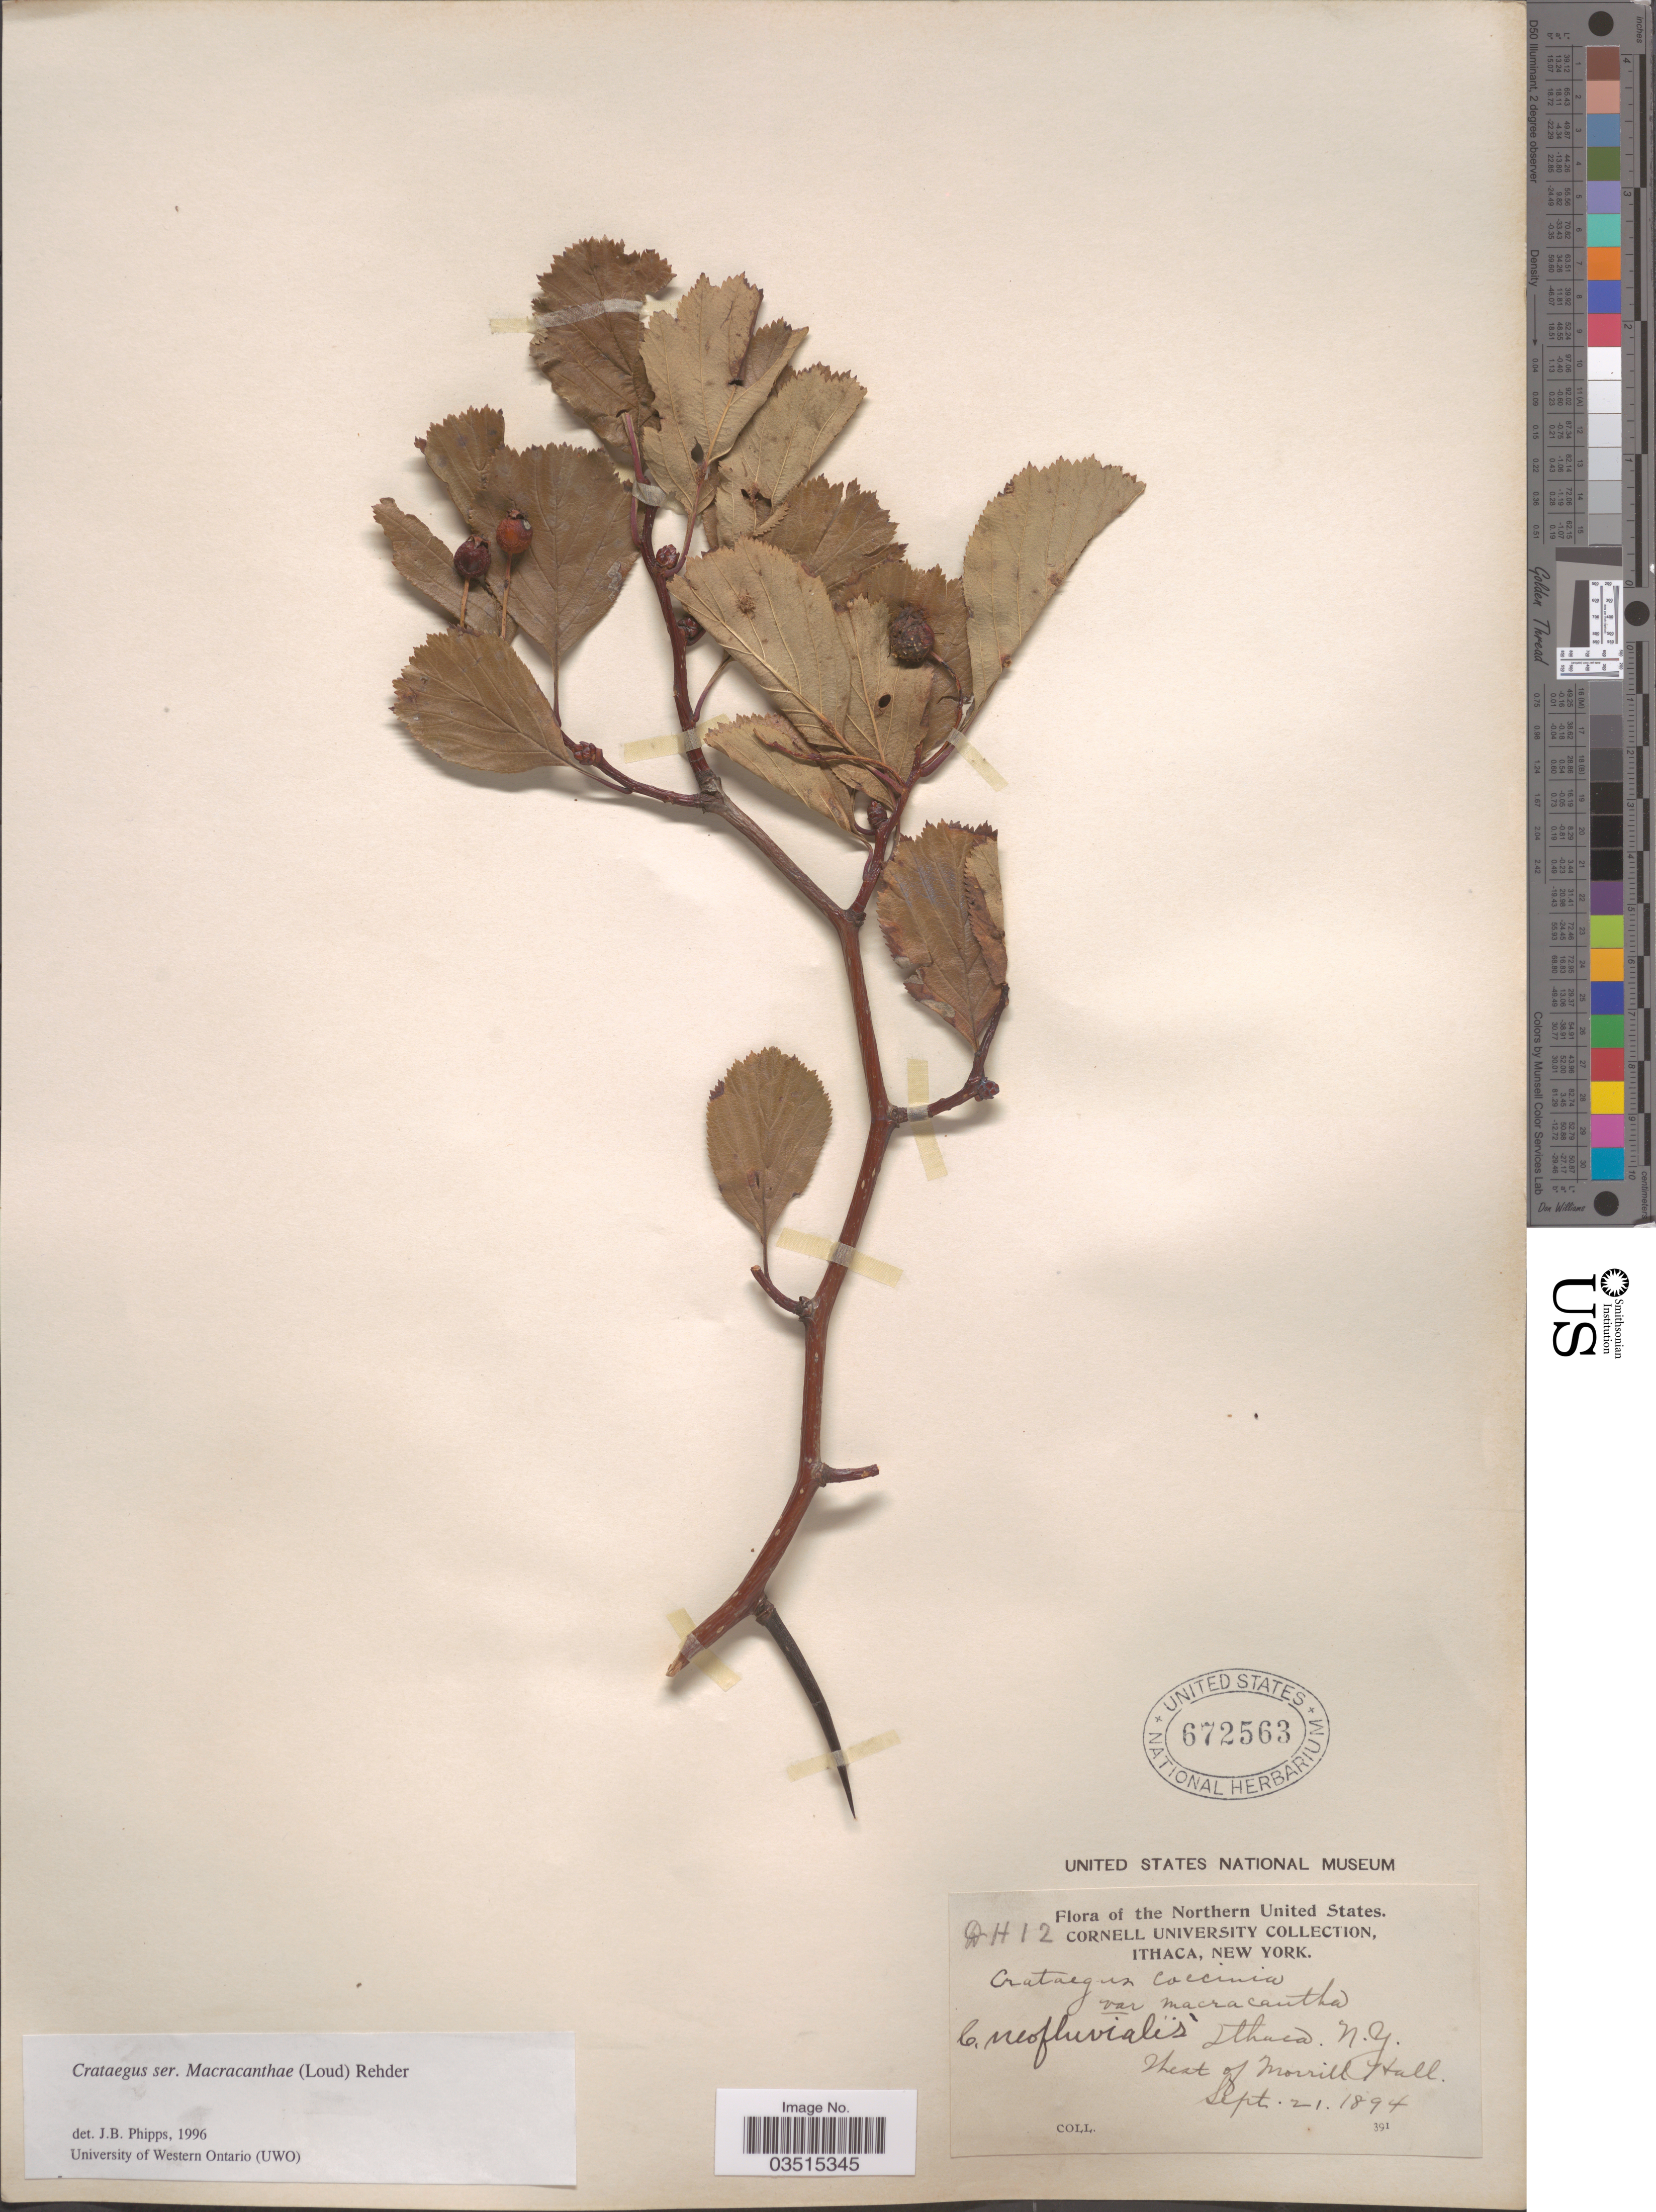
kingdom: Plantae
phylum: Tracheophyta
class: Magnoliopsida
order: Rosales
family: Rosaceae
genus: Crataegus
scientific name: Crataegus macracantha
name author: (Lindl.) Lodd. ex Loudon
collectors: Cornell University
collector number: DH12?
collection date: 1894-09-21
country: United States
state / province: New York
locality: The Northern United States. Ithaca. West of Morrill Hall.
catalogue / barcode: US 672563